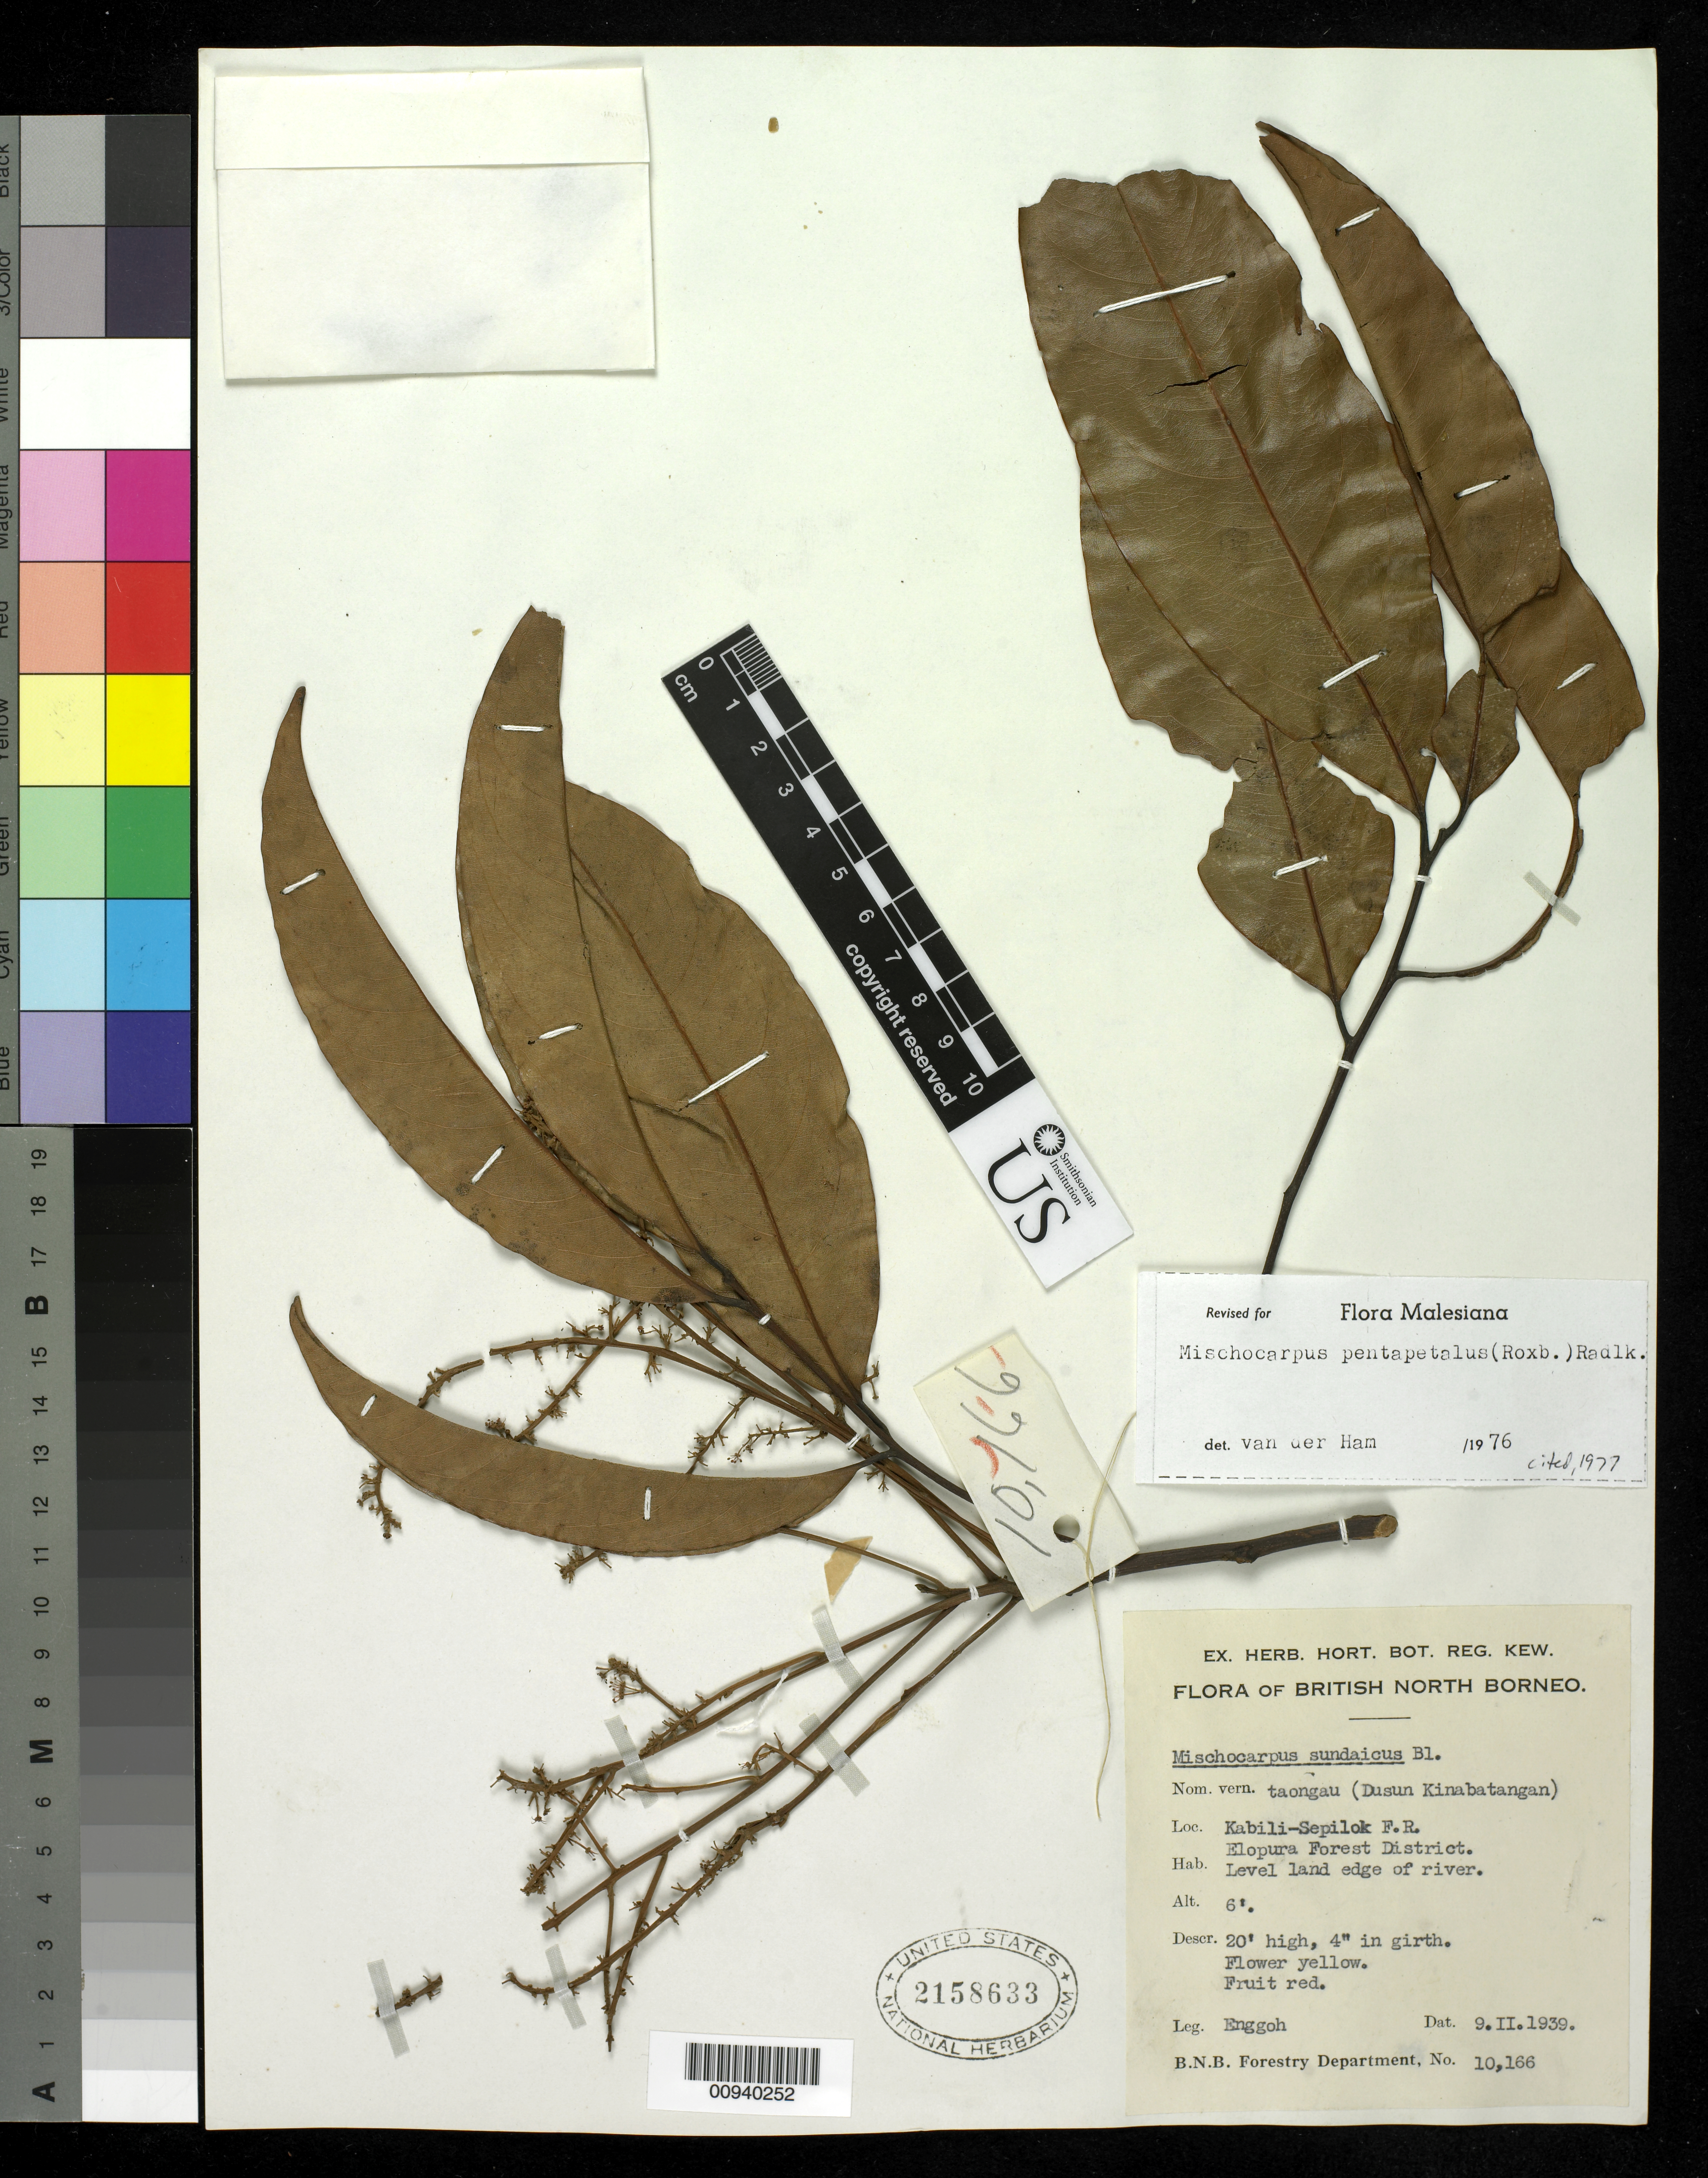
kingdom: Plantae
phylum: Tracheophyta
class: Magnoliopsida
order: Sapindales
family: Sapindaceae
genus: Mischocarpus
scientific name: Mischocarpus pentapetalus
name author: (Roxb.) Radlk.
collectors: -. Enggoh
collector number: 10166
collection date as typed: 09 Nov 1939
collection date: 1939-11-09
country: Malaysia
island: Borneo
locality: Kabili-sepilok F.R. Elopura Forest District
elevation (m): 6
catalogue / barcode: US 2158633